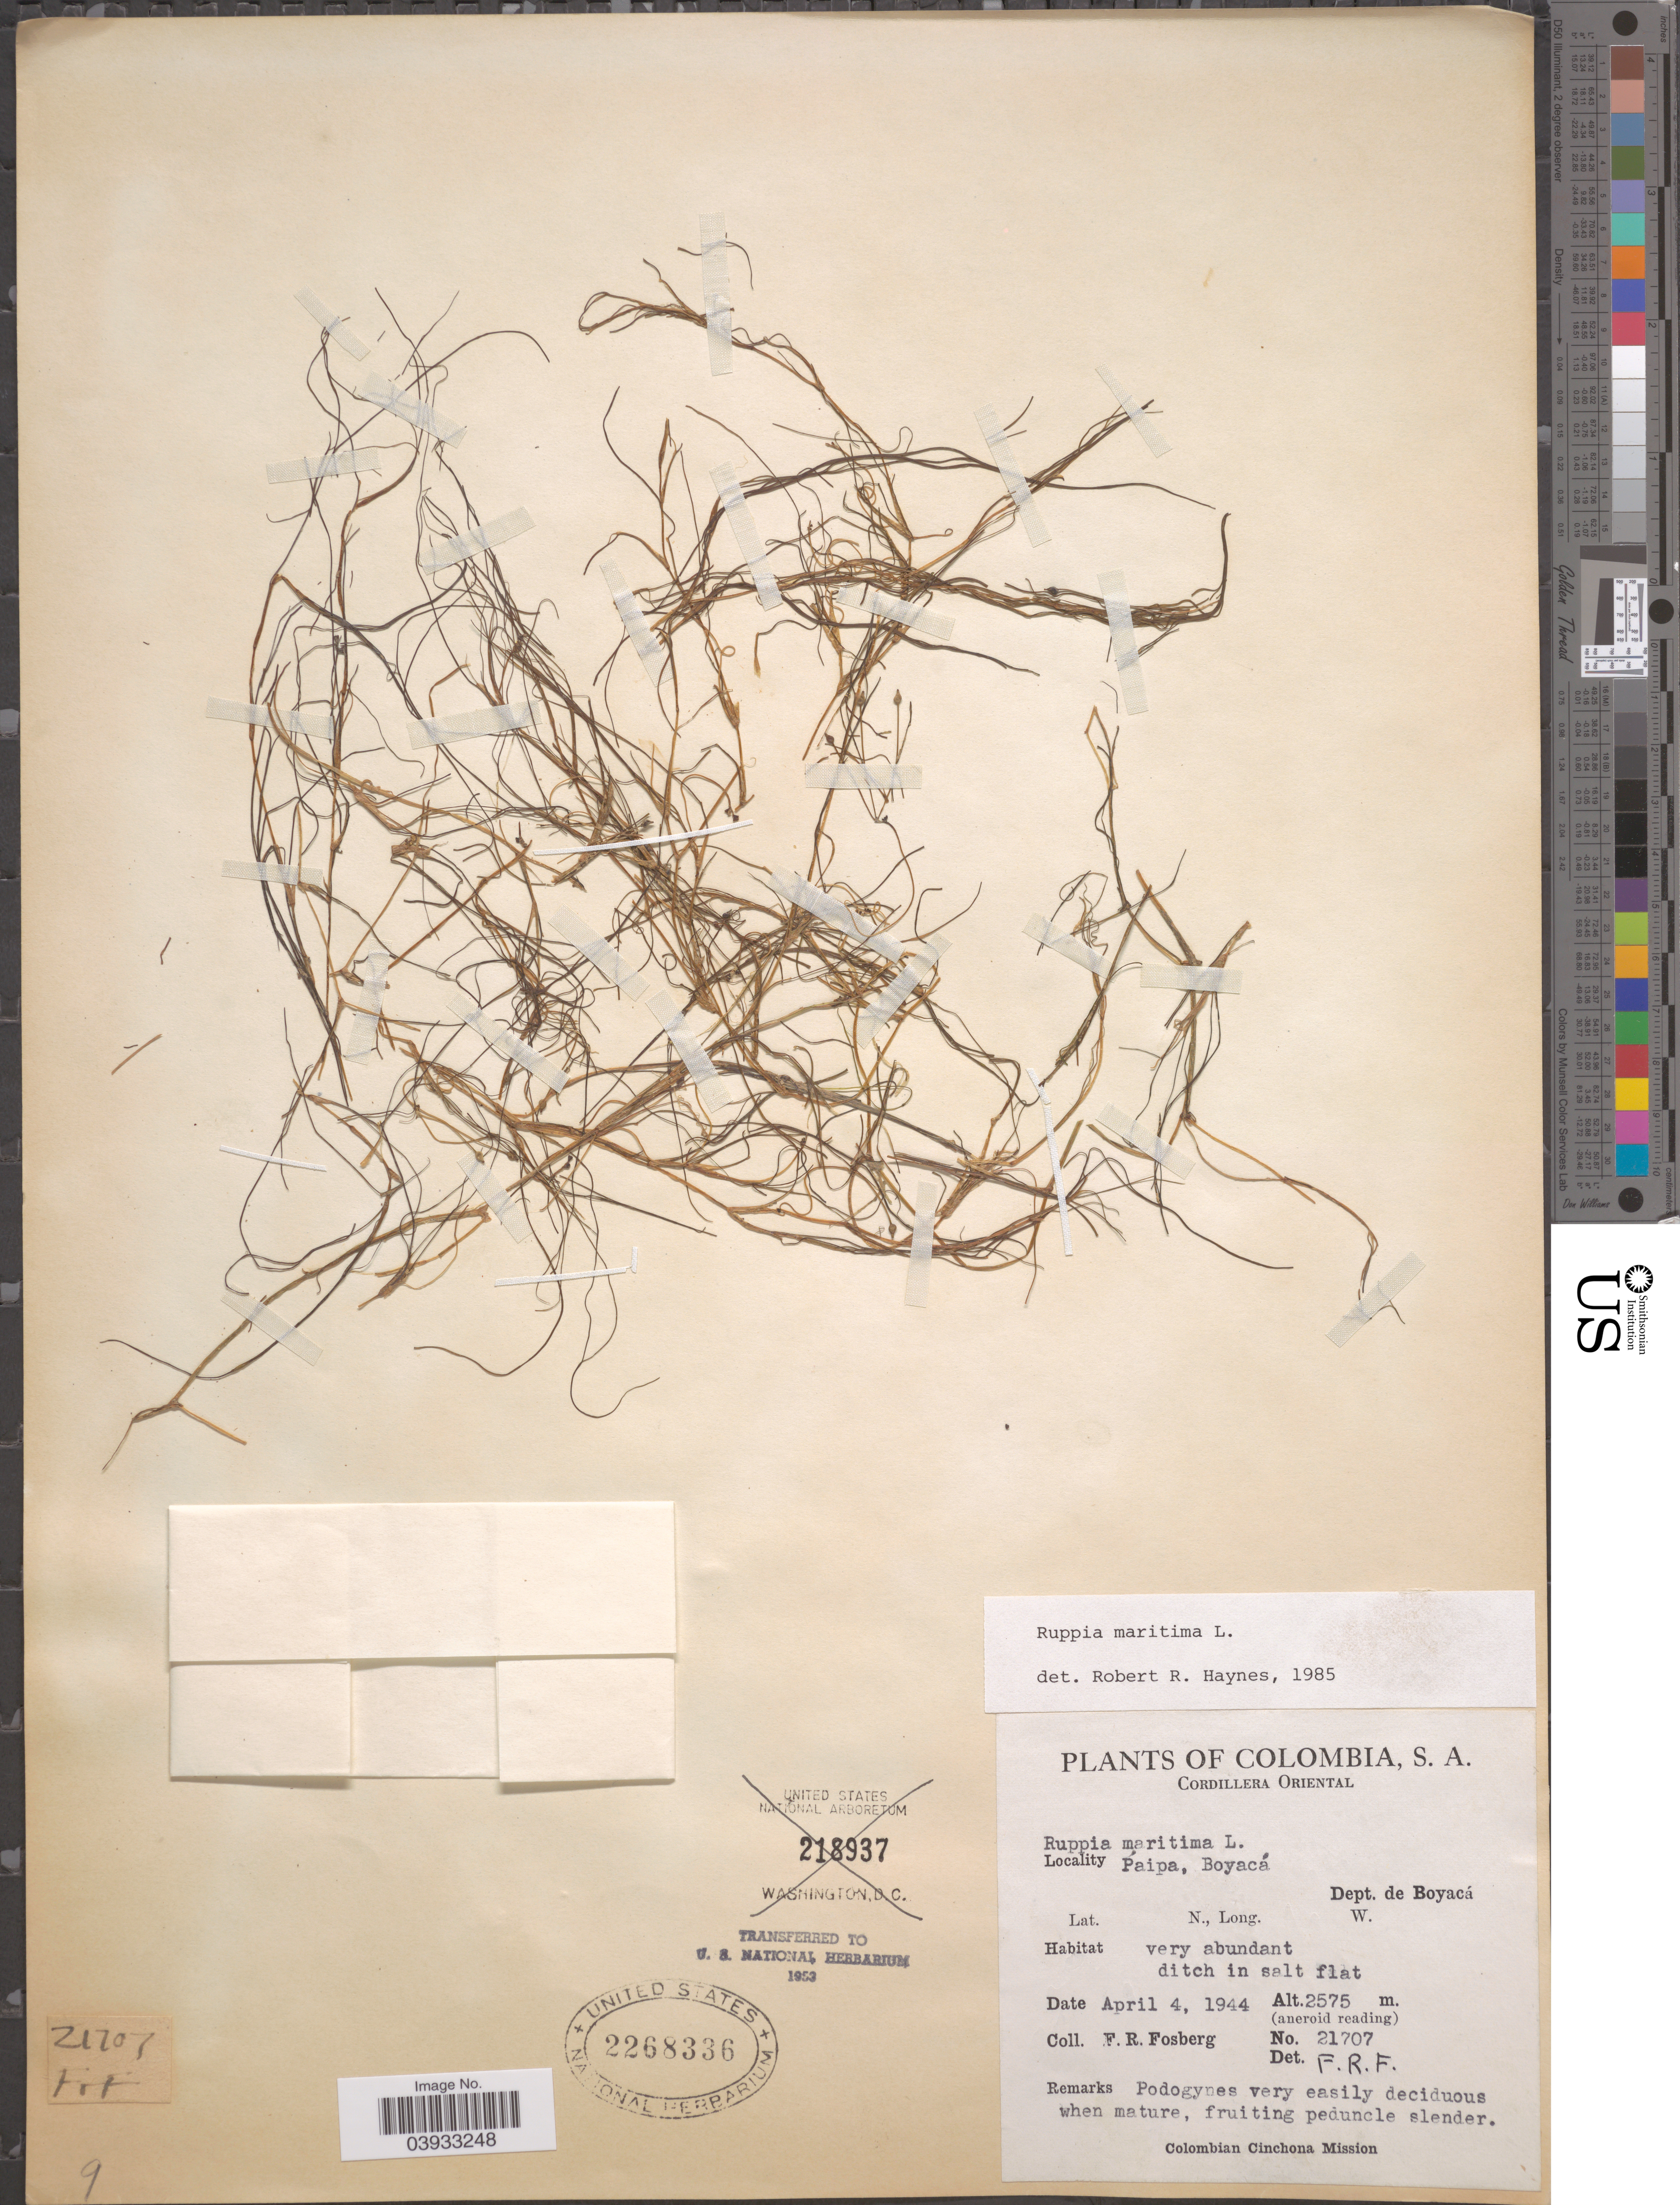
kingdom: Plantae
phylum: Tracheophyta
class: Liliopsida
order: Alismatales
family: Ruppiaceae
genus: Ruppia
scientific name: Ruppia maritima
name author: L.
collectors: F. R. Fosberg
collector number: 21707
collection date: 1944-04-04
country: Colombia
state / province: Boyacá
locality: Cordillera Oriental. Paipa, Dept. de Boyacá.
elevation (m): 2575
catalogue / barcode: US 2268336